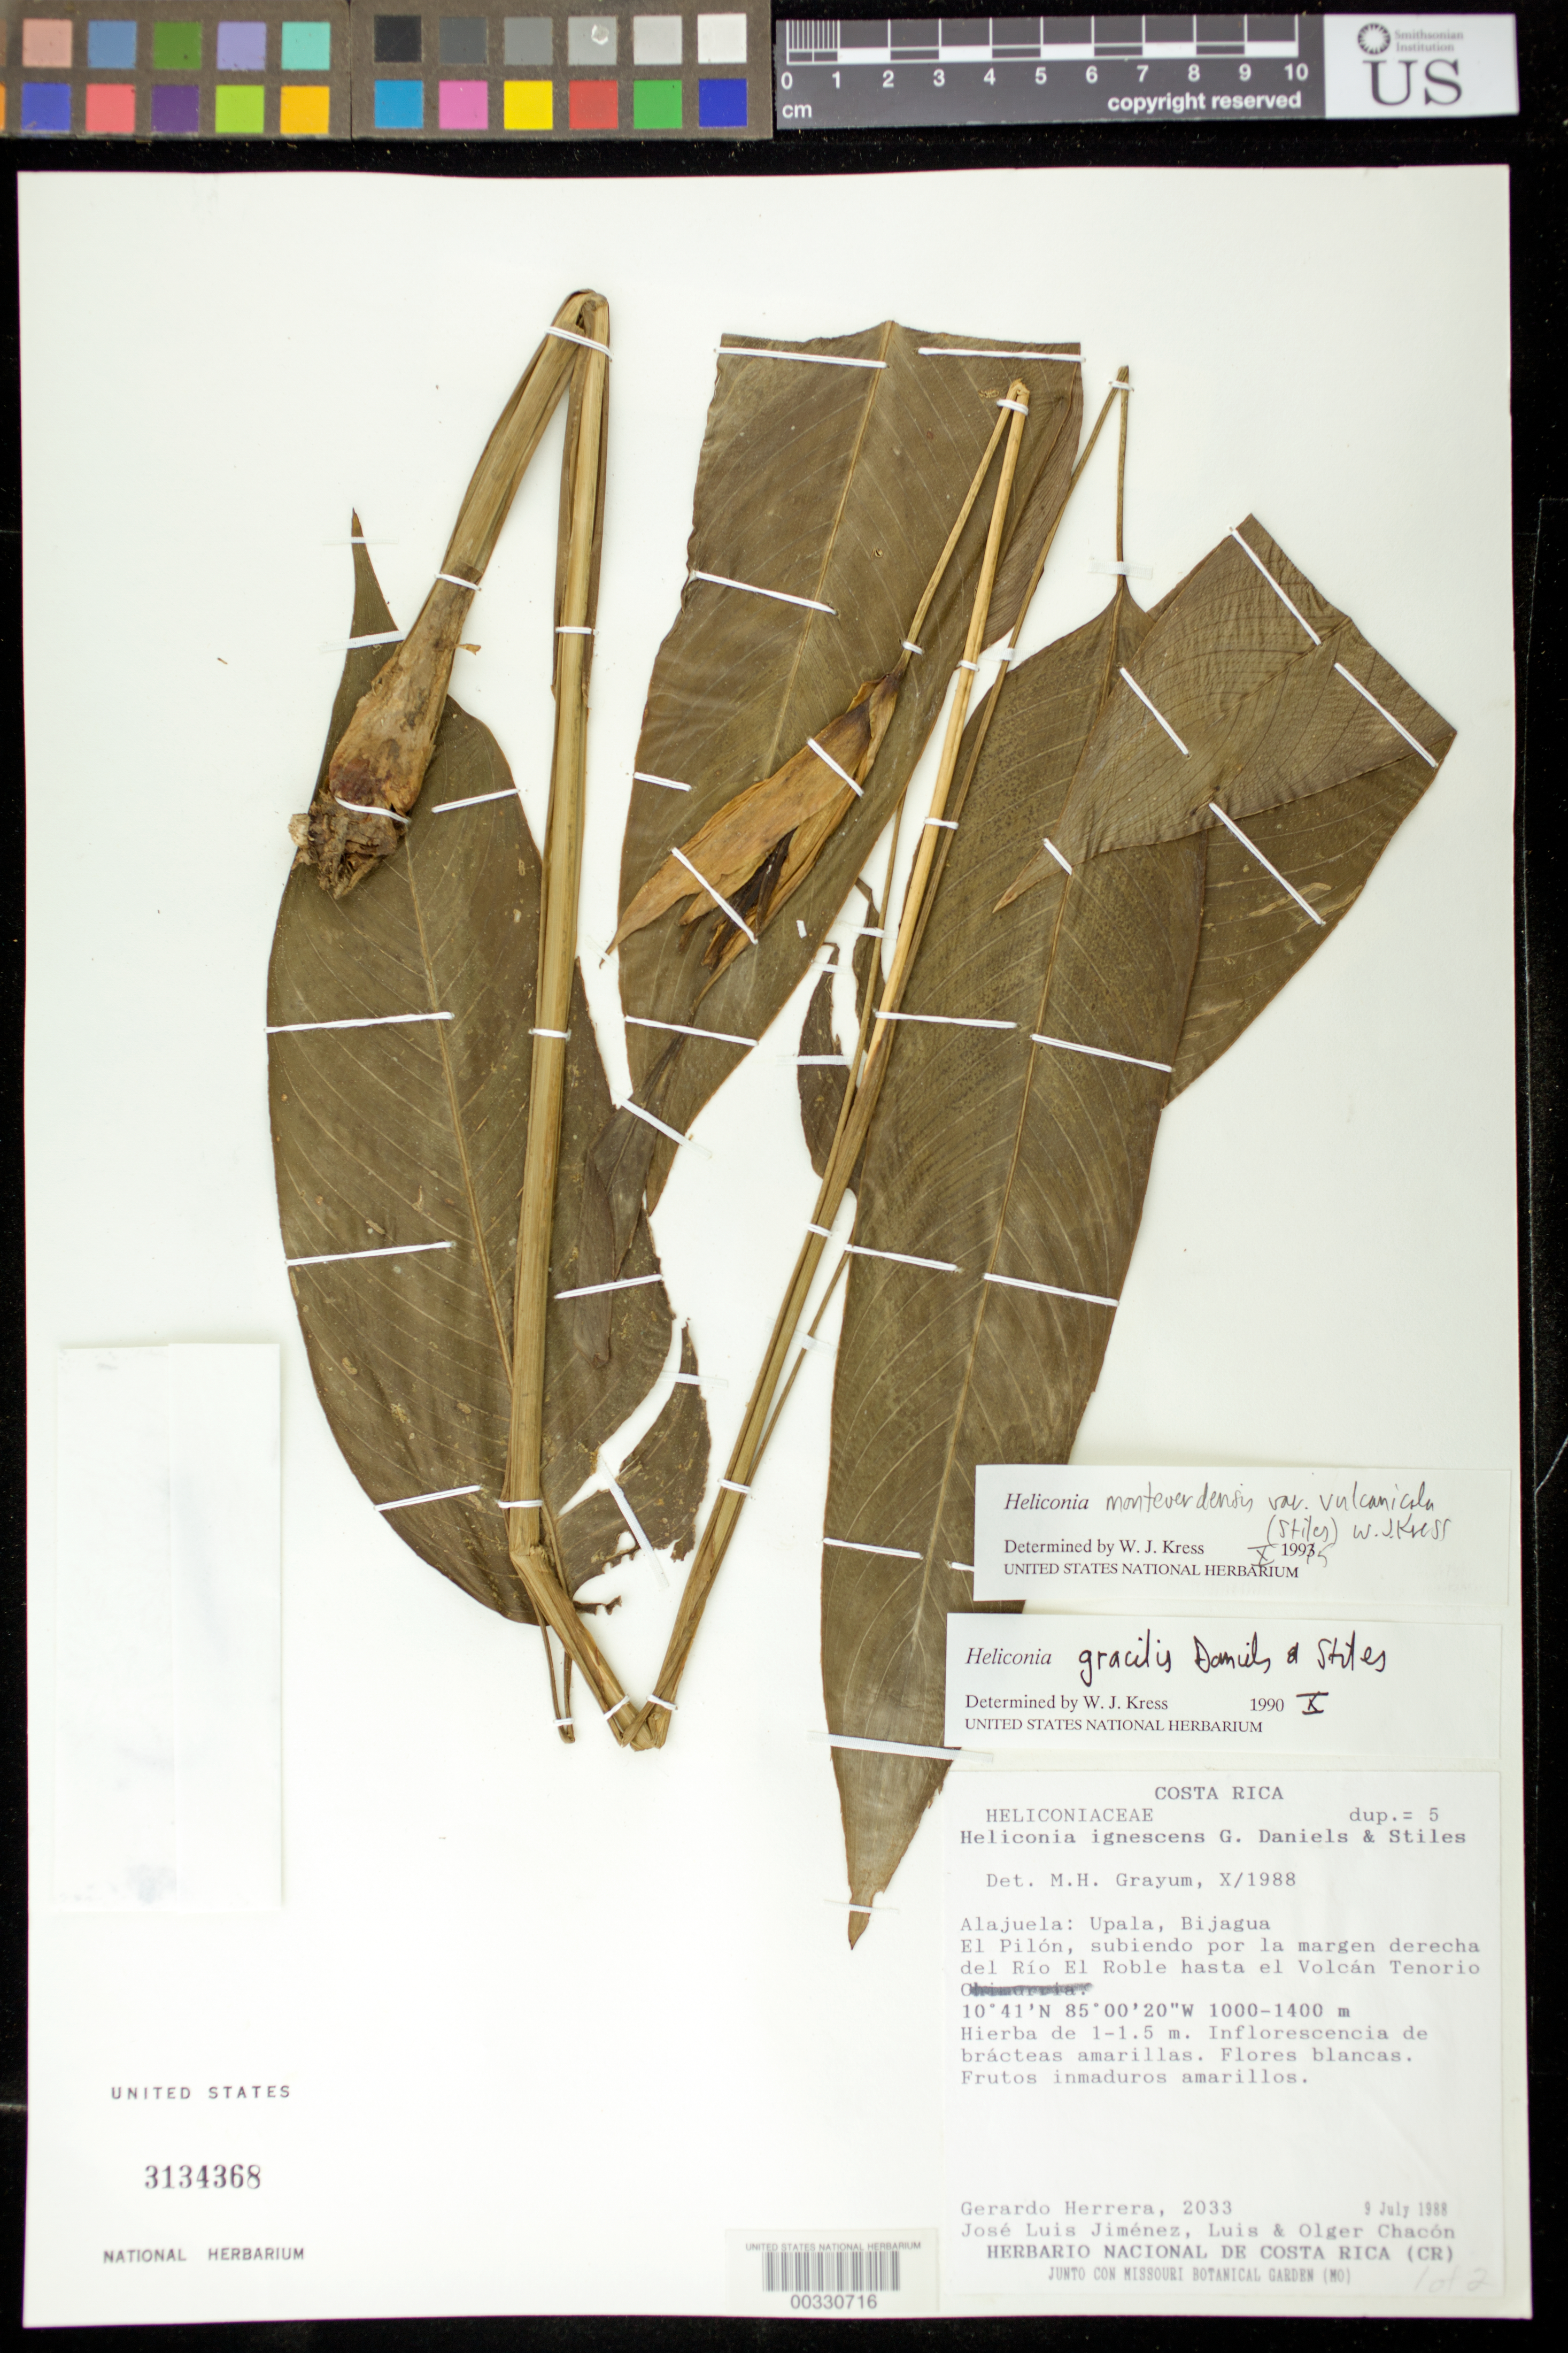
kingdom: Plantae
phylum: Tracheophyta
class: Liliopsida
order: Zingiberales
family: Heliconiaceae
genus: Heliconia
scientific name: Heliconia monteverdensis var. vulcanicola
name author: (F.G. Stiles) W.J. Kress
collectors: G. Herrera Ch., J. L. Jimenez, L. Chacon & O. Chacon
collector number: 2033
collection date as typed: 09 Jul 1988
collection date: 1988-07-09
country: Costa Rica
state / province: Alajuela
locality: Upala, Bijagua, El Pilon, subiendo on right bank of Rio El Roble hasta el Volcan Tenorio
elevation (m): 1000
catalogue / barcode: US 3134368